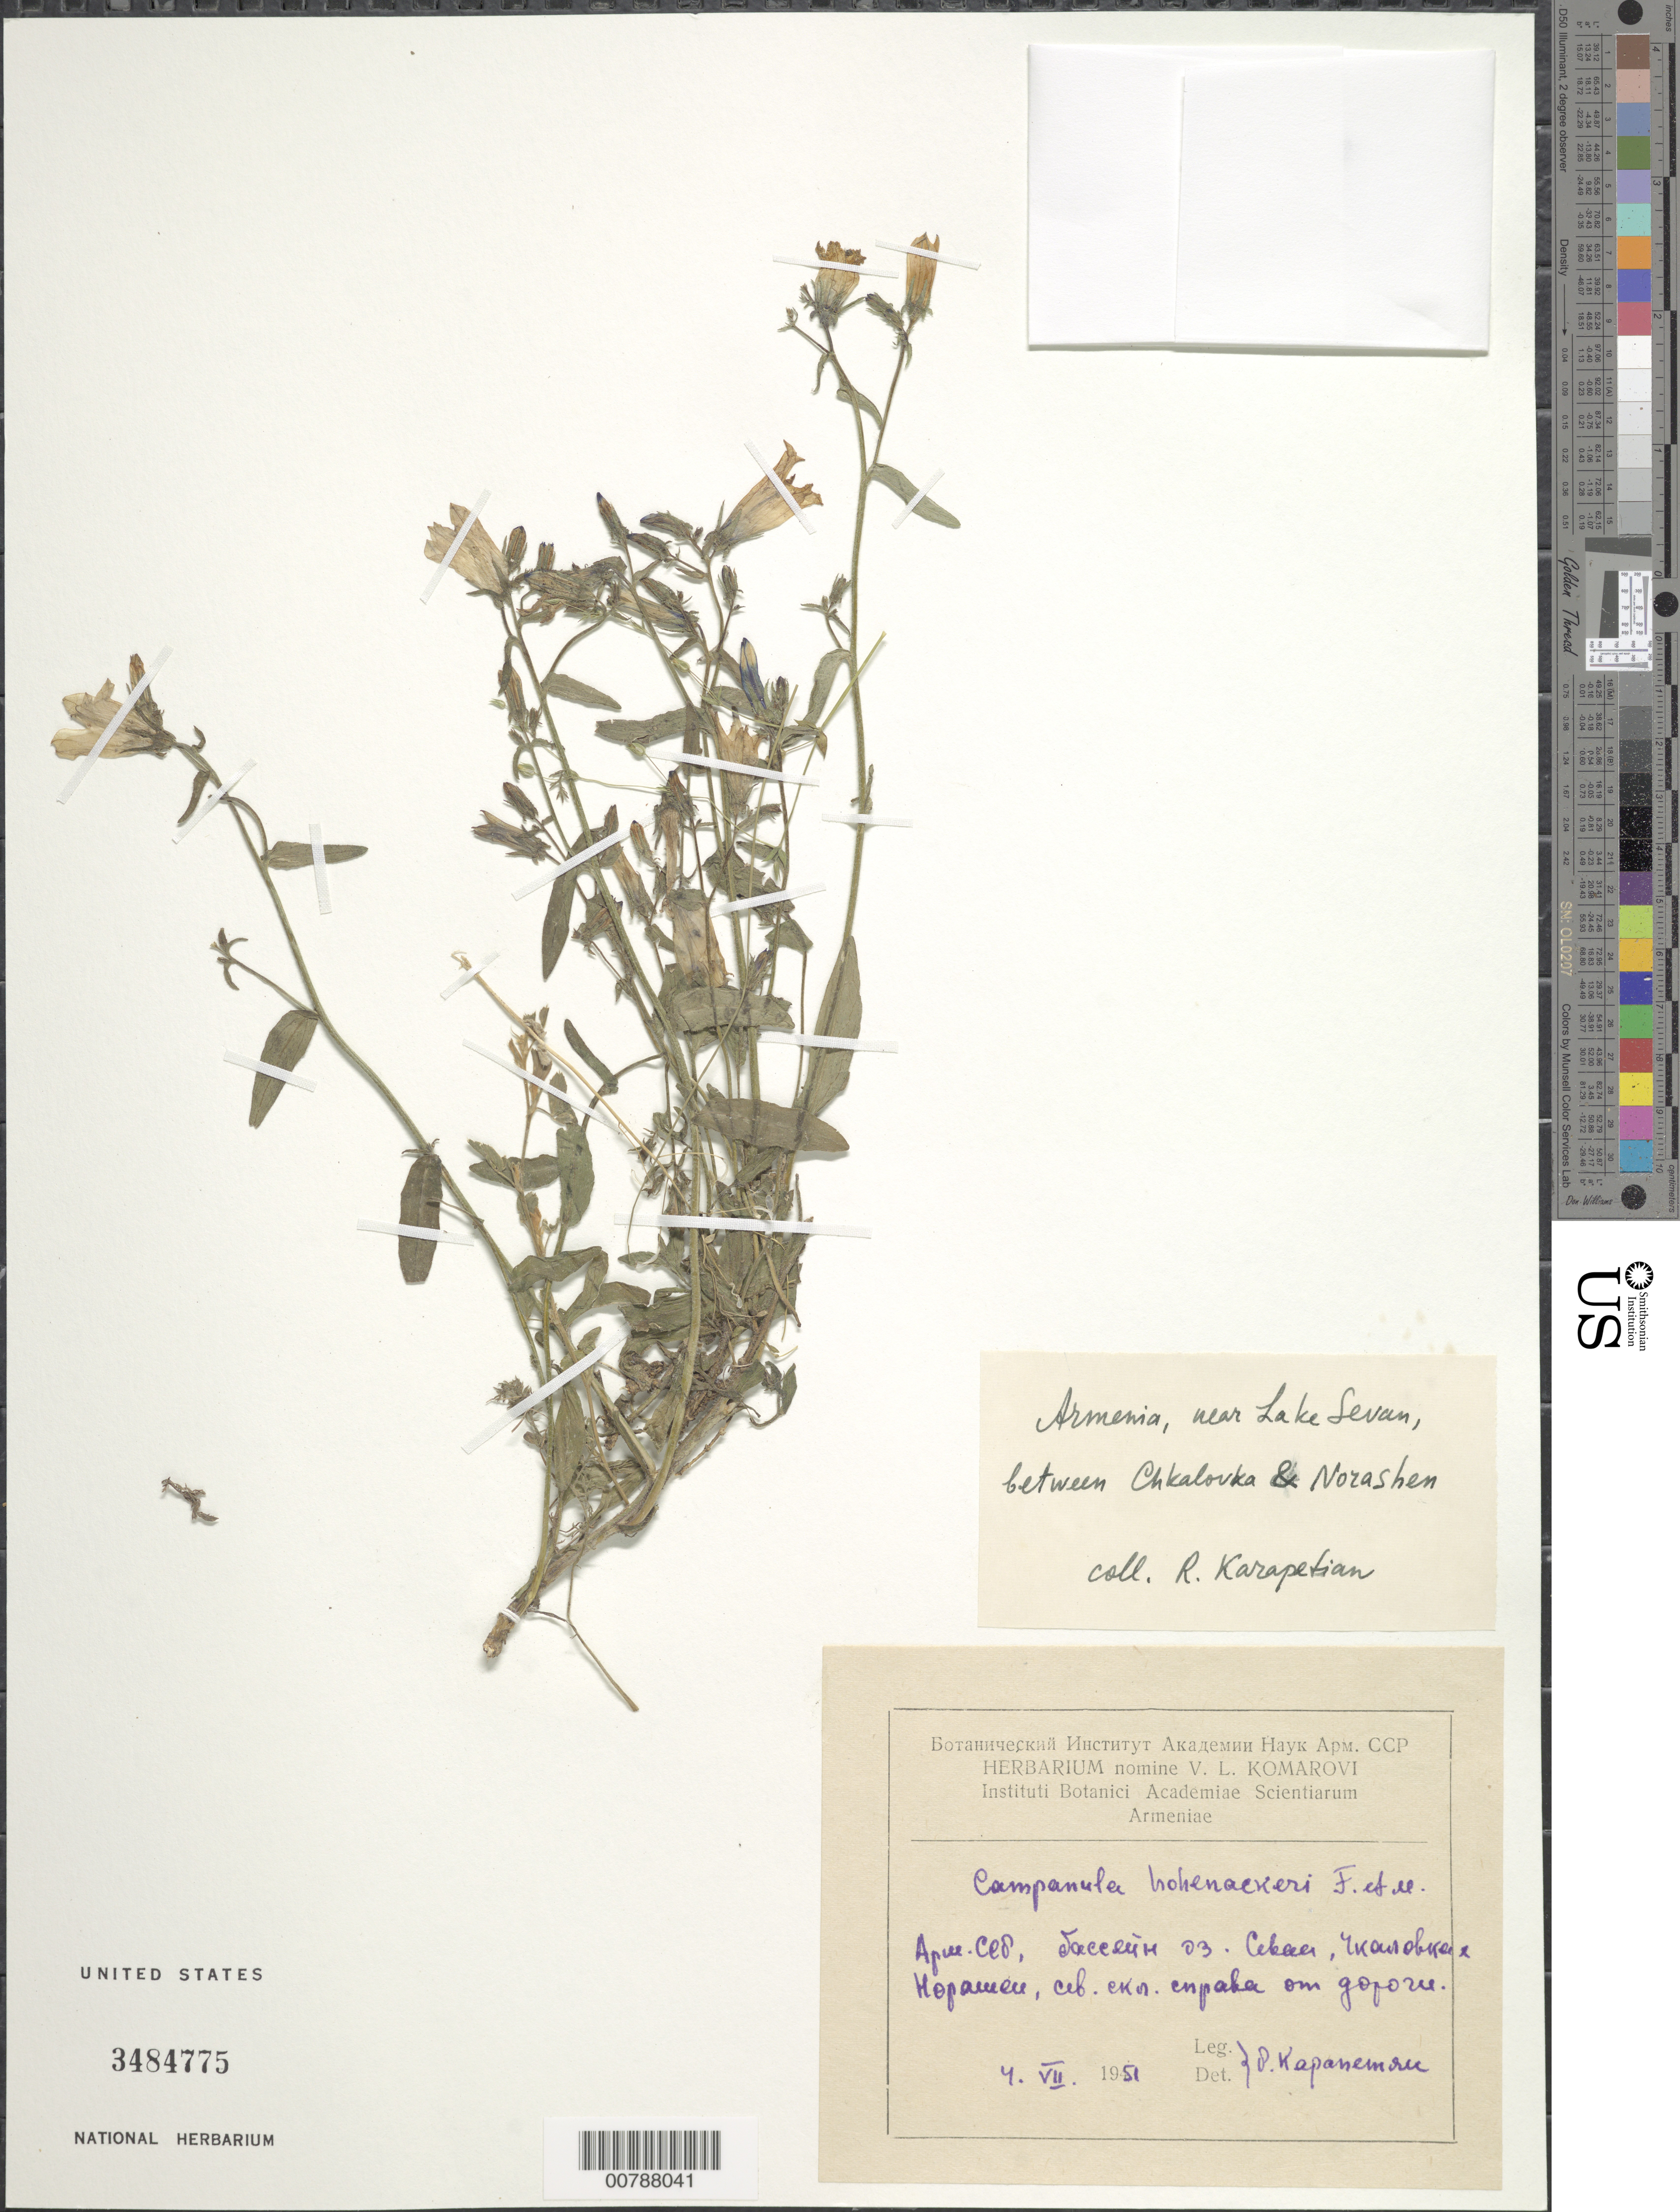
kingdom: Plantae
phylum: Tracheophyta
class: Magnoliopsida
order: Asterales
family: Campanulaceae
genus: Campanula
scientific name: Campanula hohenackeri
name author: Fisch. & C.A. Mey.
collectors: R. Karapetian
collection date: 1951-07-04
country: Armenia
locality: Near Lake Sevan, between Chkalovka & Norashen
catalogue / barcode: US 3484775